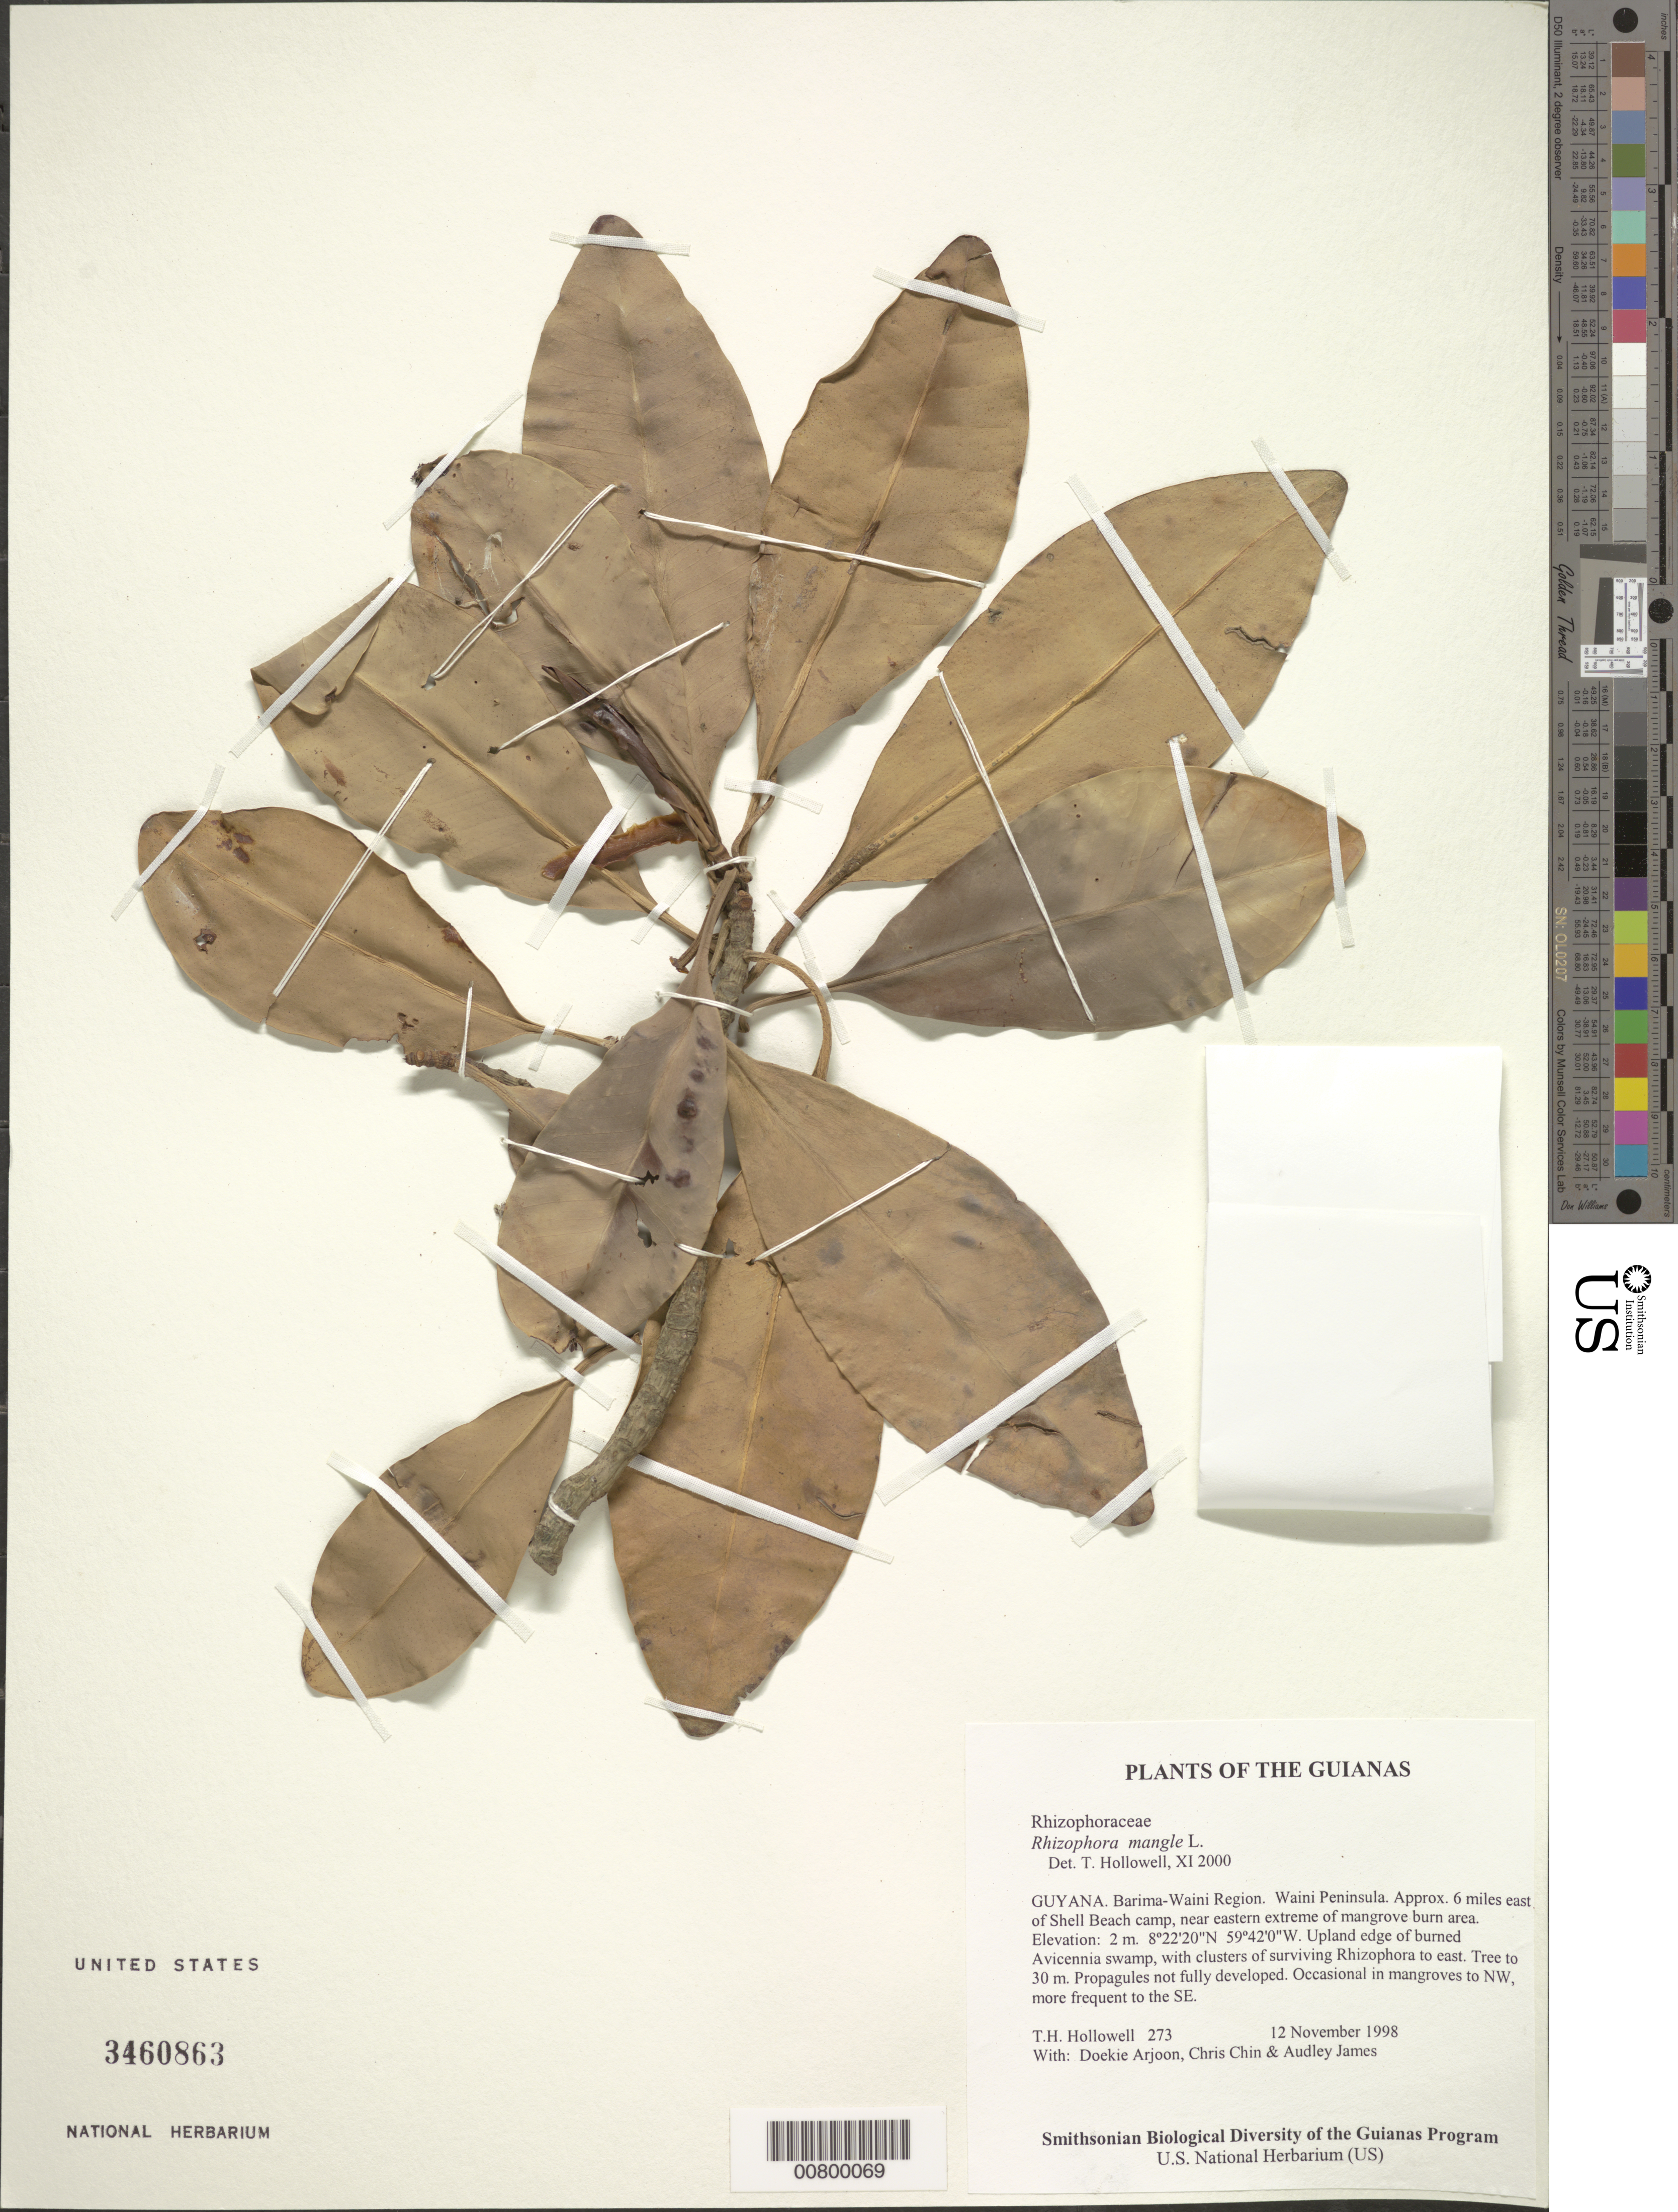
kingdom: Plantae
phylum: Tracheophyta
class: Magnoliopsida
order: Malpighiales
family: Rhizophoraceae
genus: Rhizophora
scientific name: Rhizophora mangle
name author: L.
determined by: Hollowell, T. H., (BOT), Smithsonian Institution - National Museum of Natural History (UNITED STATES)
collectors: T. Hollowell, D. Arjoon, C. Chin & A. James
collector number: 273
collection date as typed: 12 November 1998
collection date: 1998-11-12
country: Guyana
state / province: Barima-Waini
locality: Waini Peninsula. Approx. 6 miles east of Shell Beach camp, near eastern extreme of mangrove burn area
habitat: Upland edge of burned Avicennia swamp, with clusters of surviving Rhizophora to east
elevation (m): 2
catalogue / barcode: US 3460863